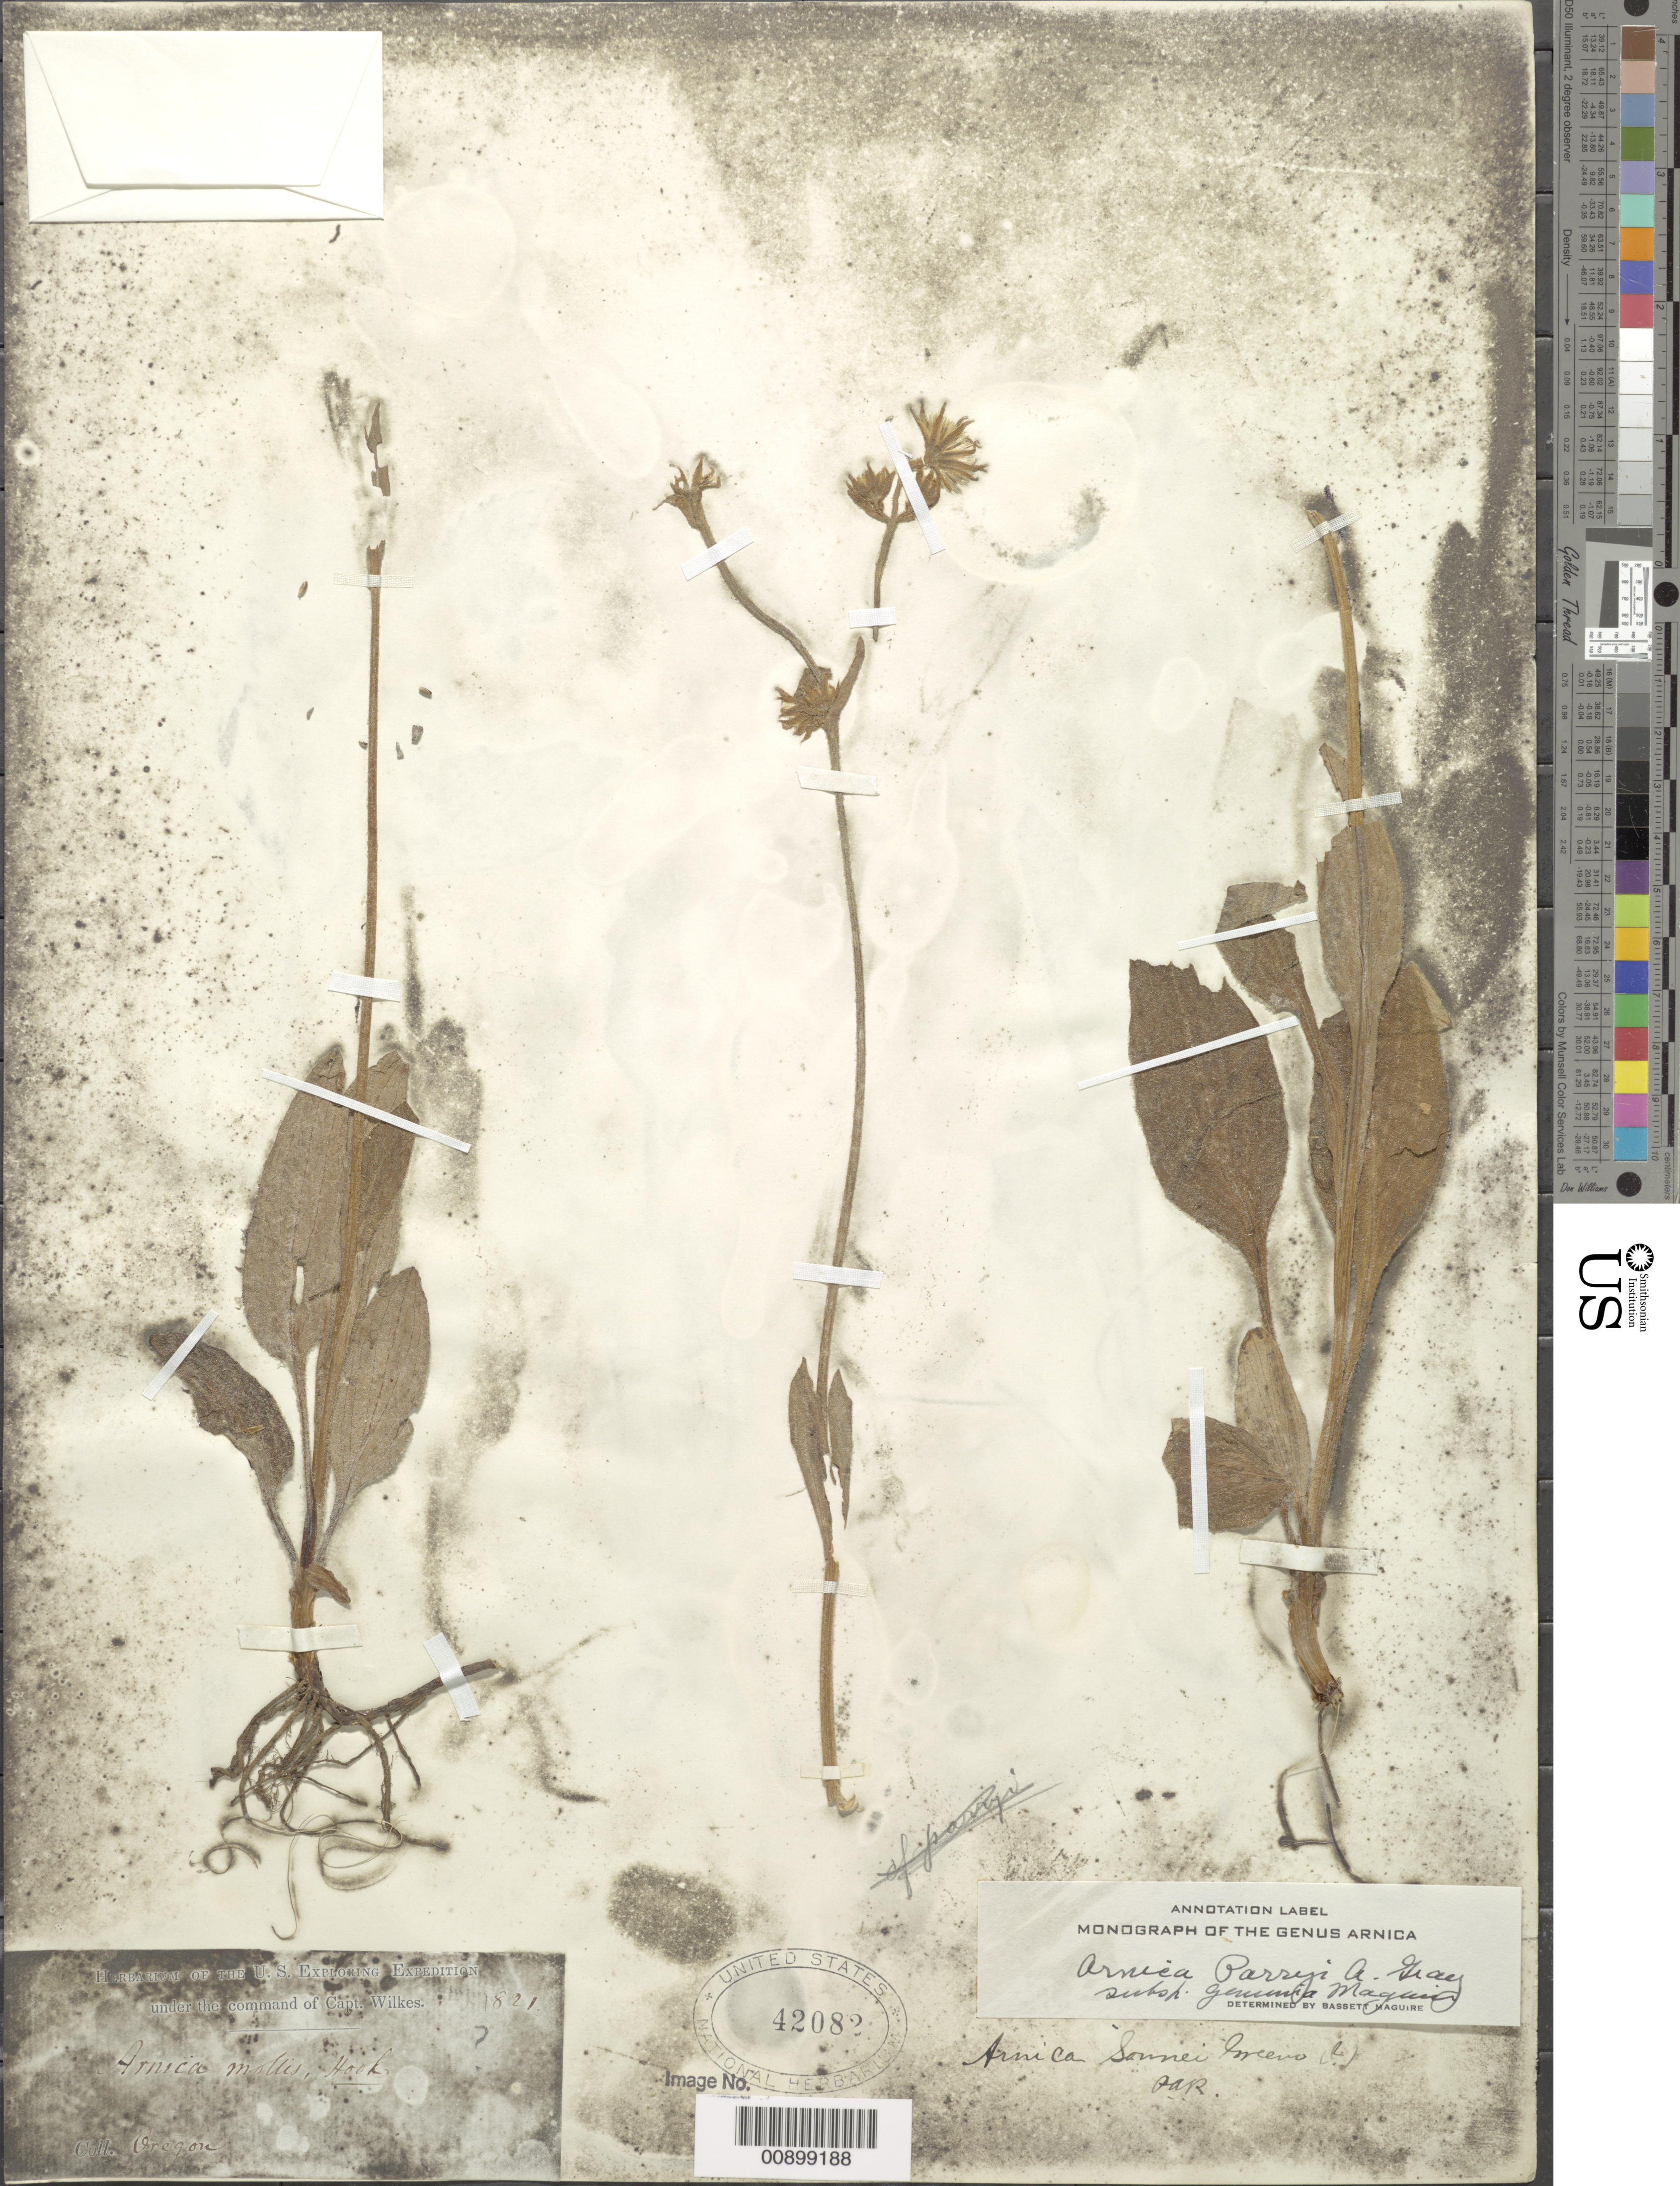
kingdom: Plantae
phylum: Tracheophyta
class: Magnoliopsida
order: Asterales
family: Asteraceae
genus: Arnica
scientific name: Arnica parryi subsp. genuina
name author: Maguire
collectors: Wilkes Explor. Exped.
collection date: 1838/1842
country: United States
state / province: Oregon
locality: Oregon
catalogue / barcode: US 42082